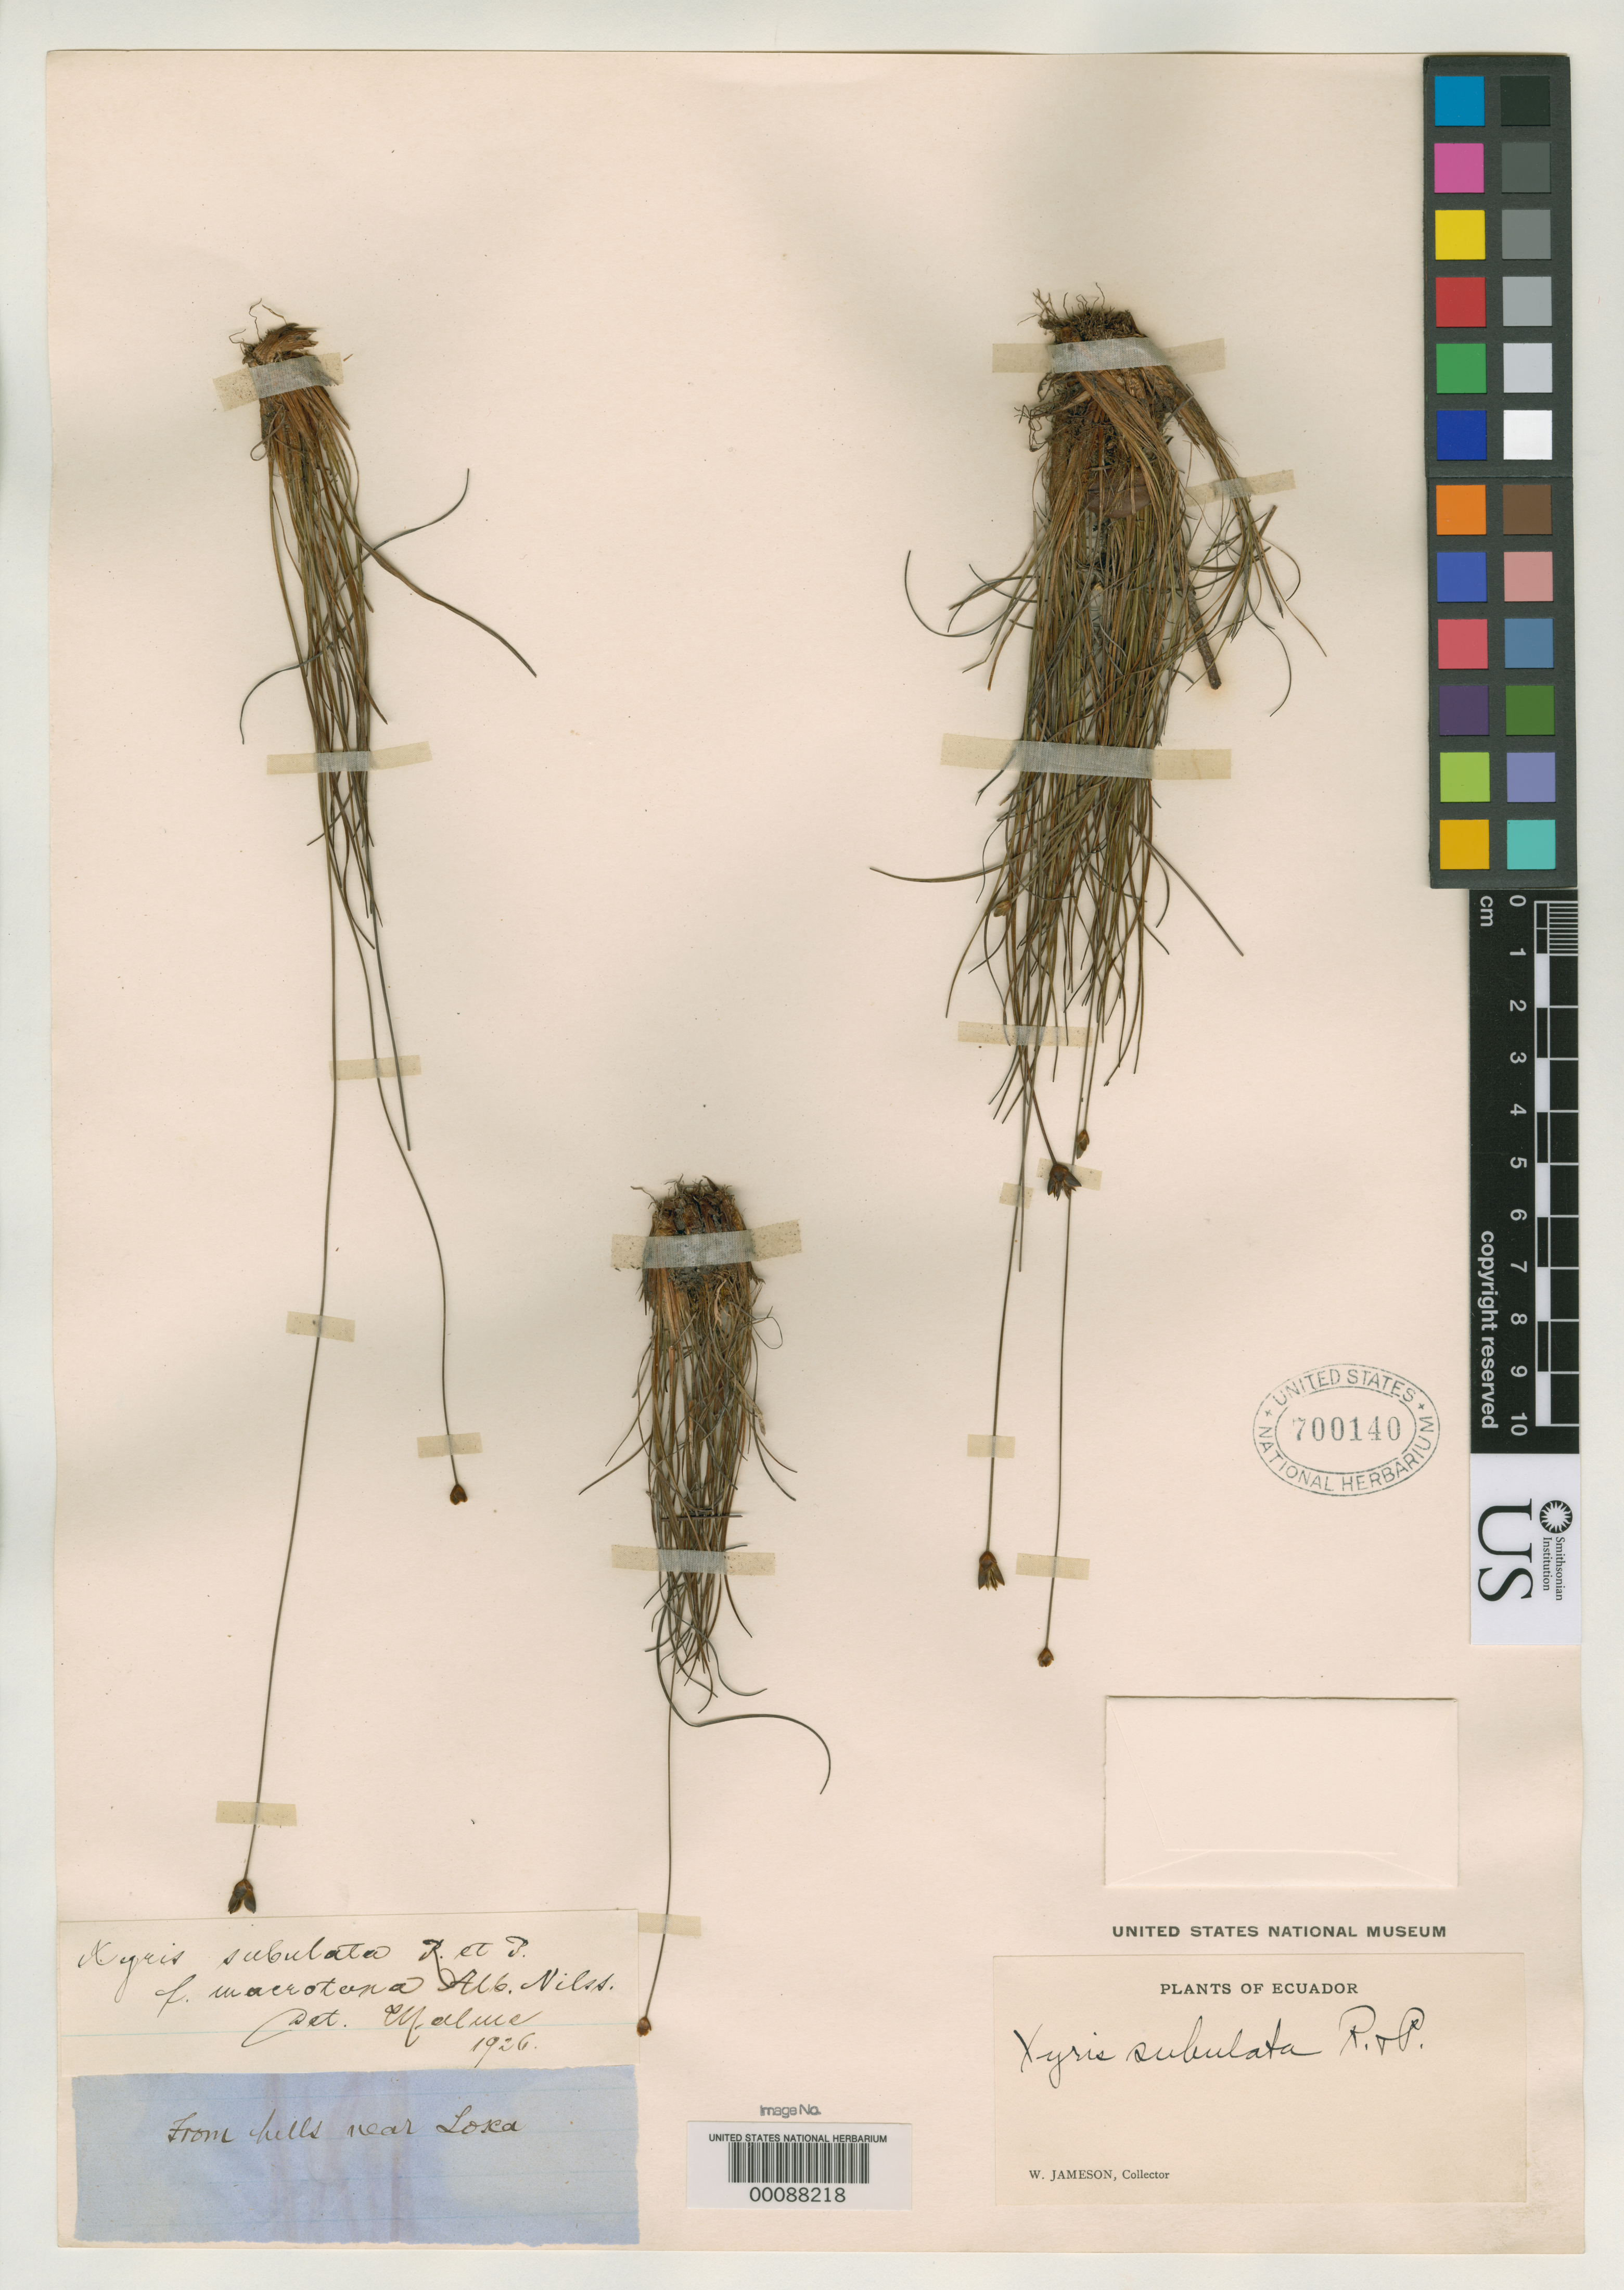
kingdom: Plantae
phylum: Tracheophyta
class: Liliopsida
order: Poales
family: Xyridaceae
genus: Xyris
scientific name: Xyris subulata var. macrotona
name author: L.A. Nilsson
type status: Isotype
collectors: W. Jameson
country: Ecuador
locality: Near Loxa.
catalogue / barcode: US 700140